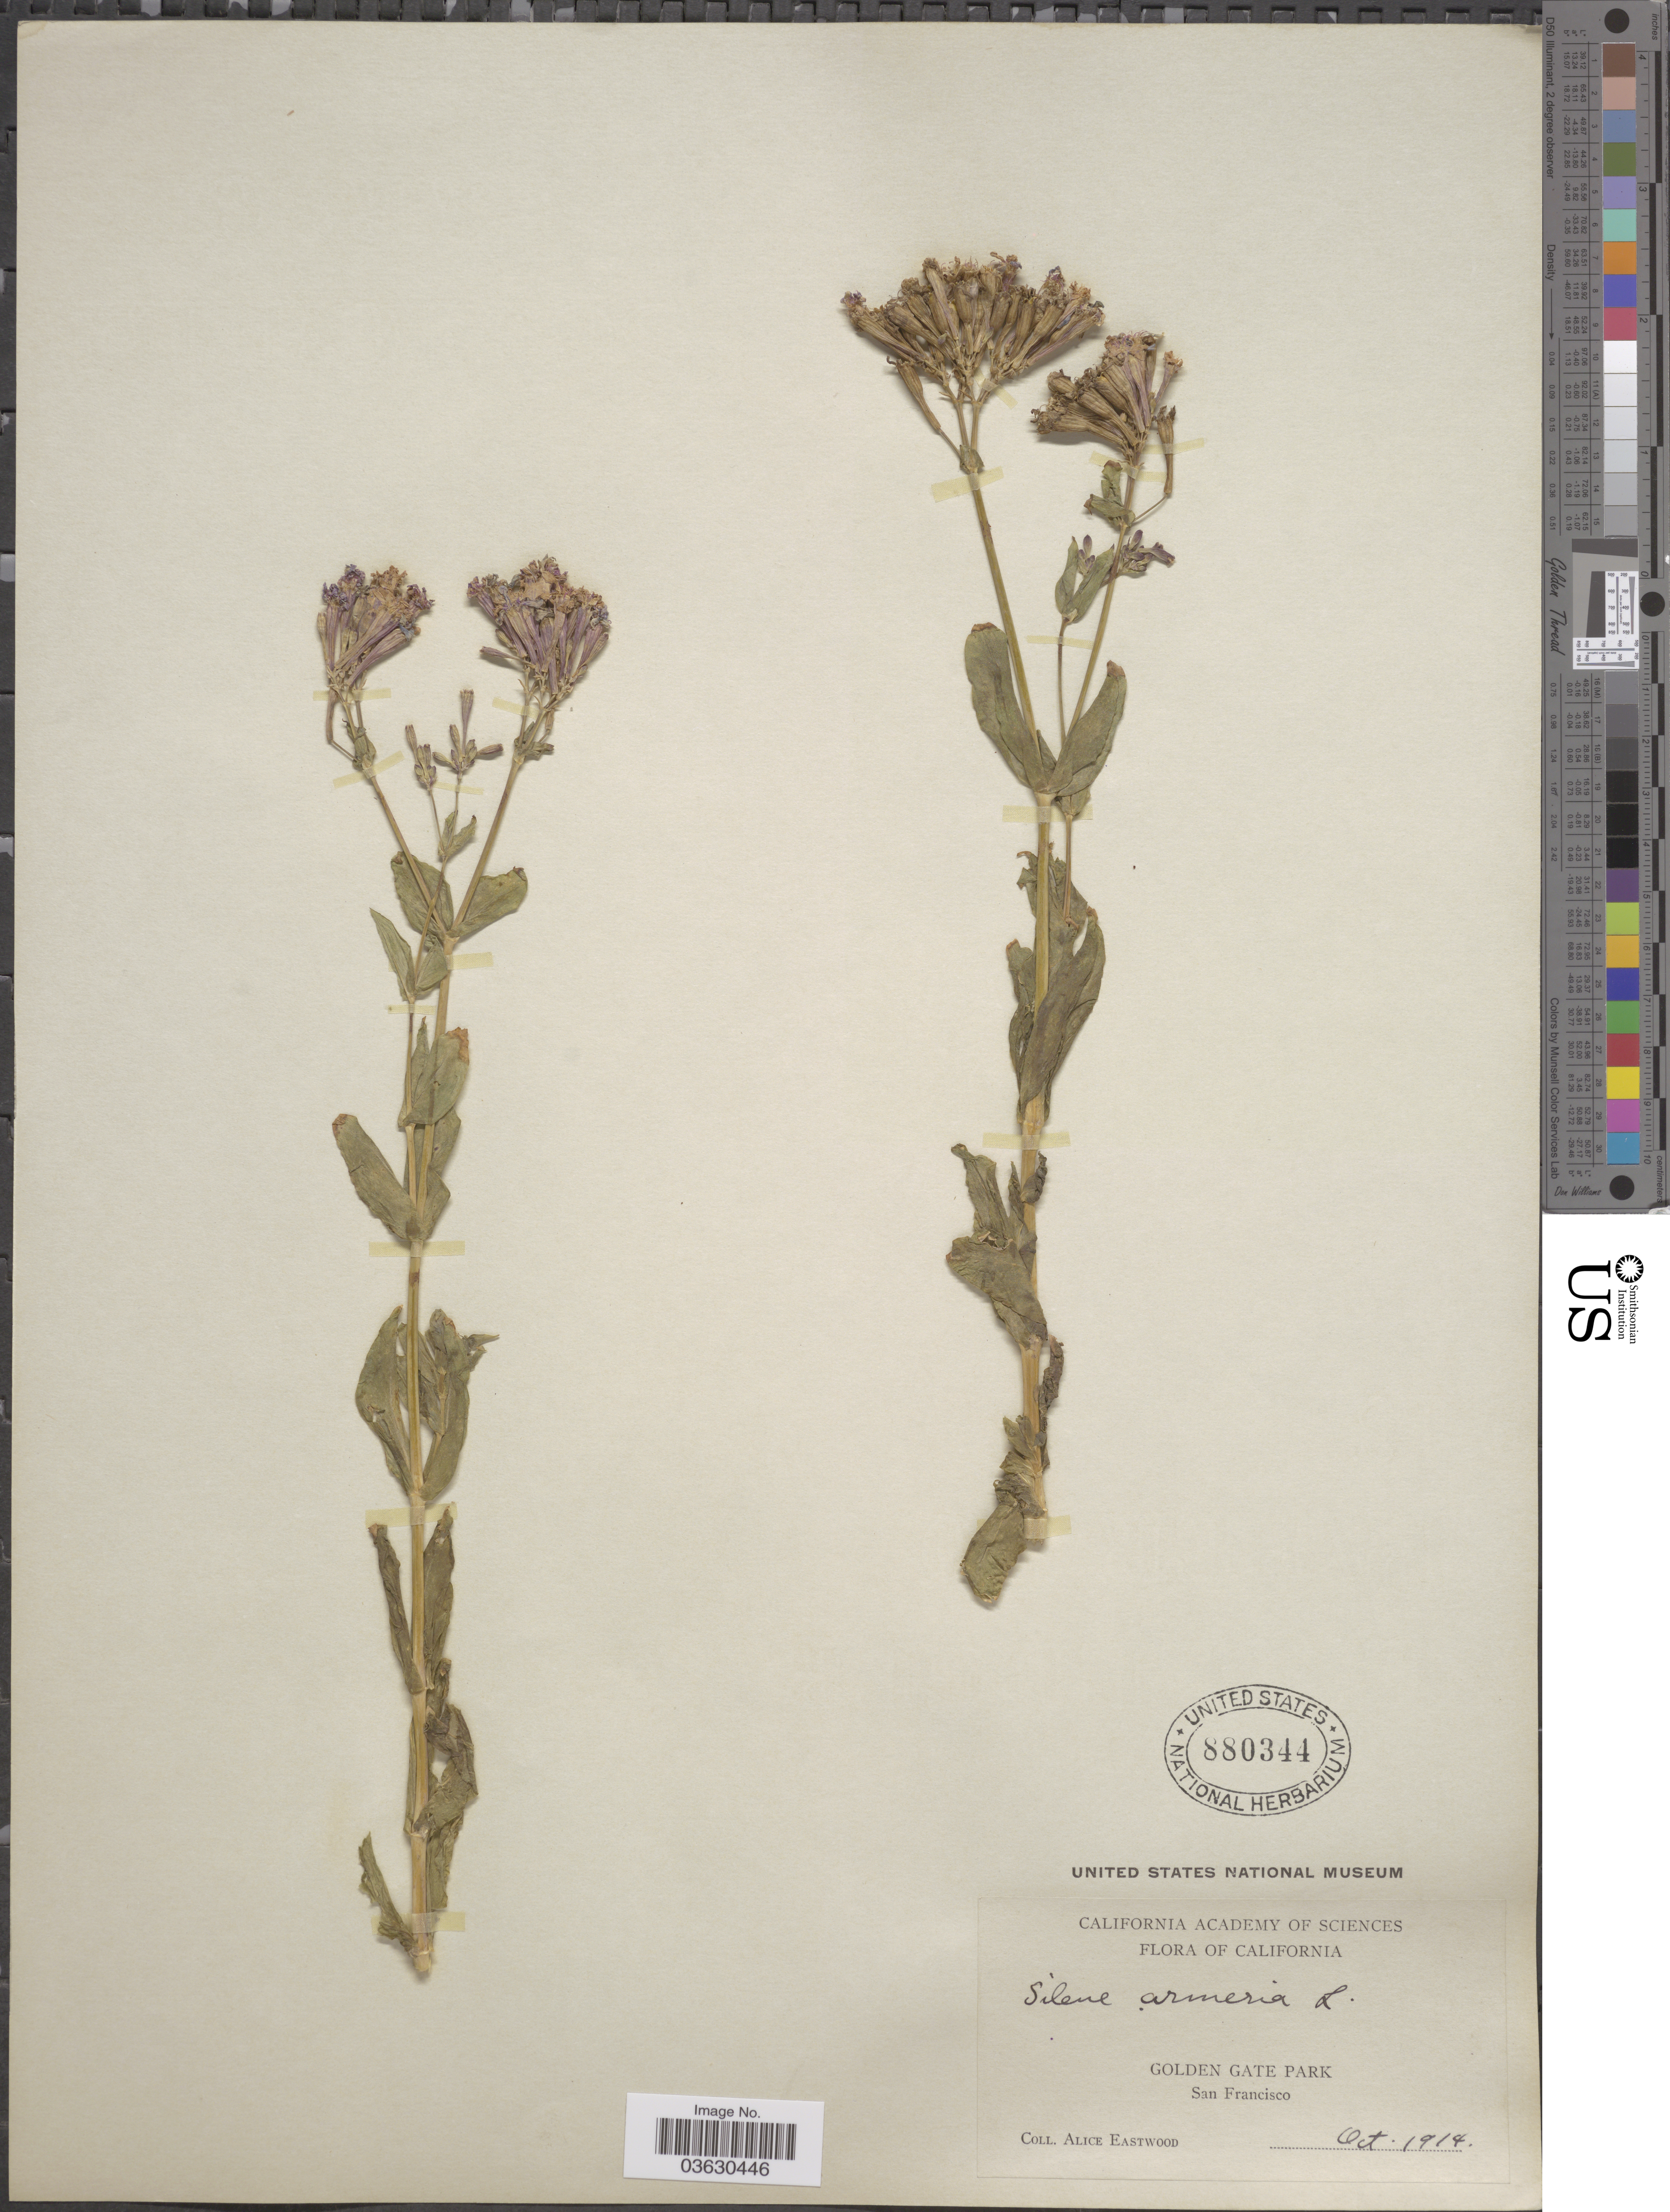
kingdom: Plantae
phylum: Tracheophyta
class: Magnoliopsida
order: Caryophyllales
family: Caryophyllaceae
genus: Atocion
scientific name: Atocion armeria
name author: (L.) Raf.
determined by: U.S. National Herbarium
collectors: A. Eastwood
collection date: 1914-10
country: United States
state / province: California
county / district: San Francisco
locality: Golden Gate Park. San Francisco.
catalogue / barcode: US 880344